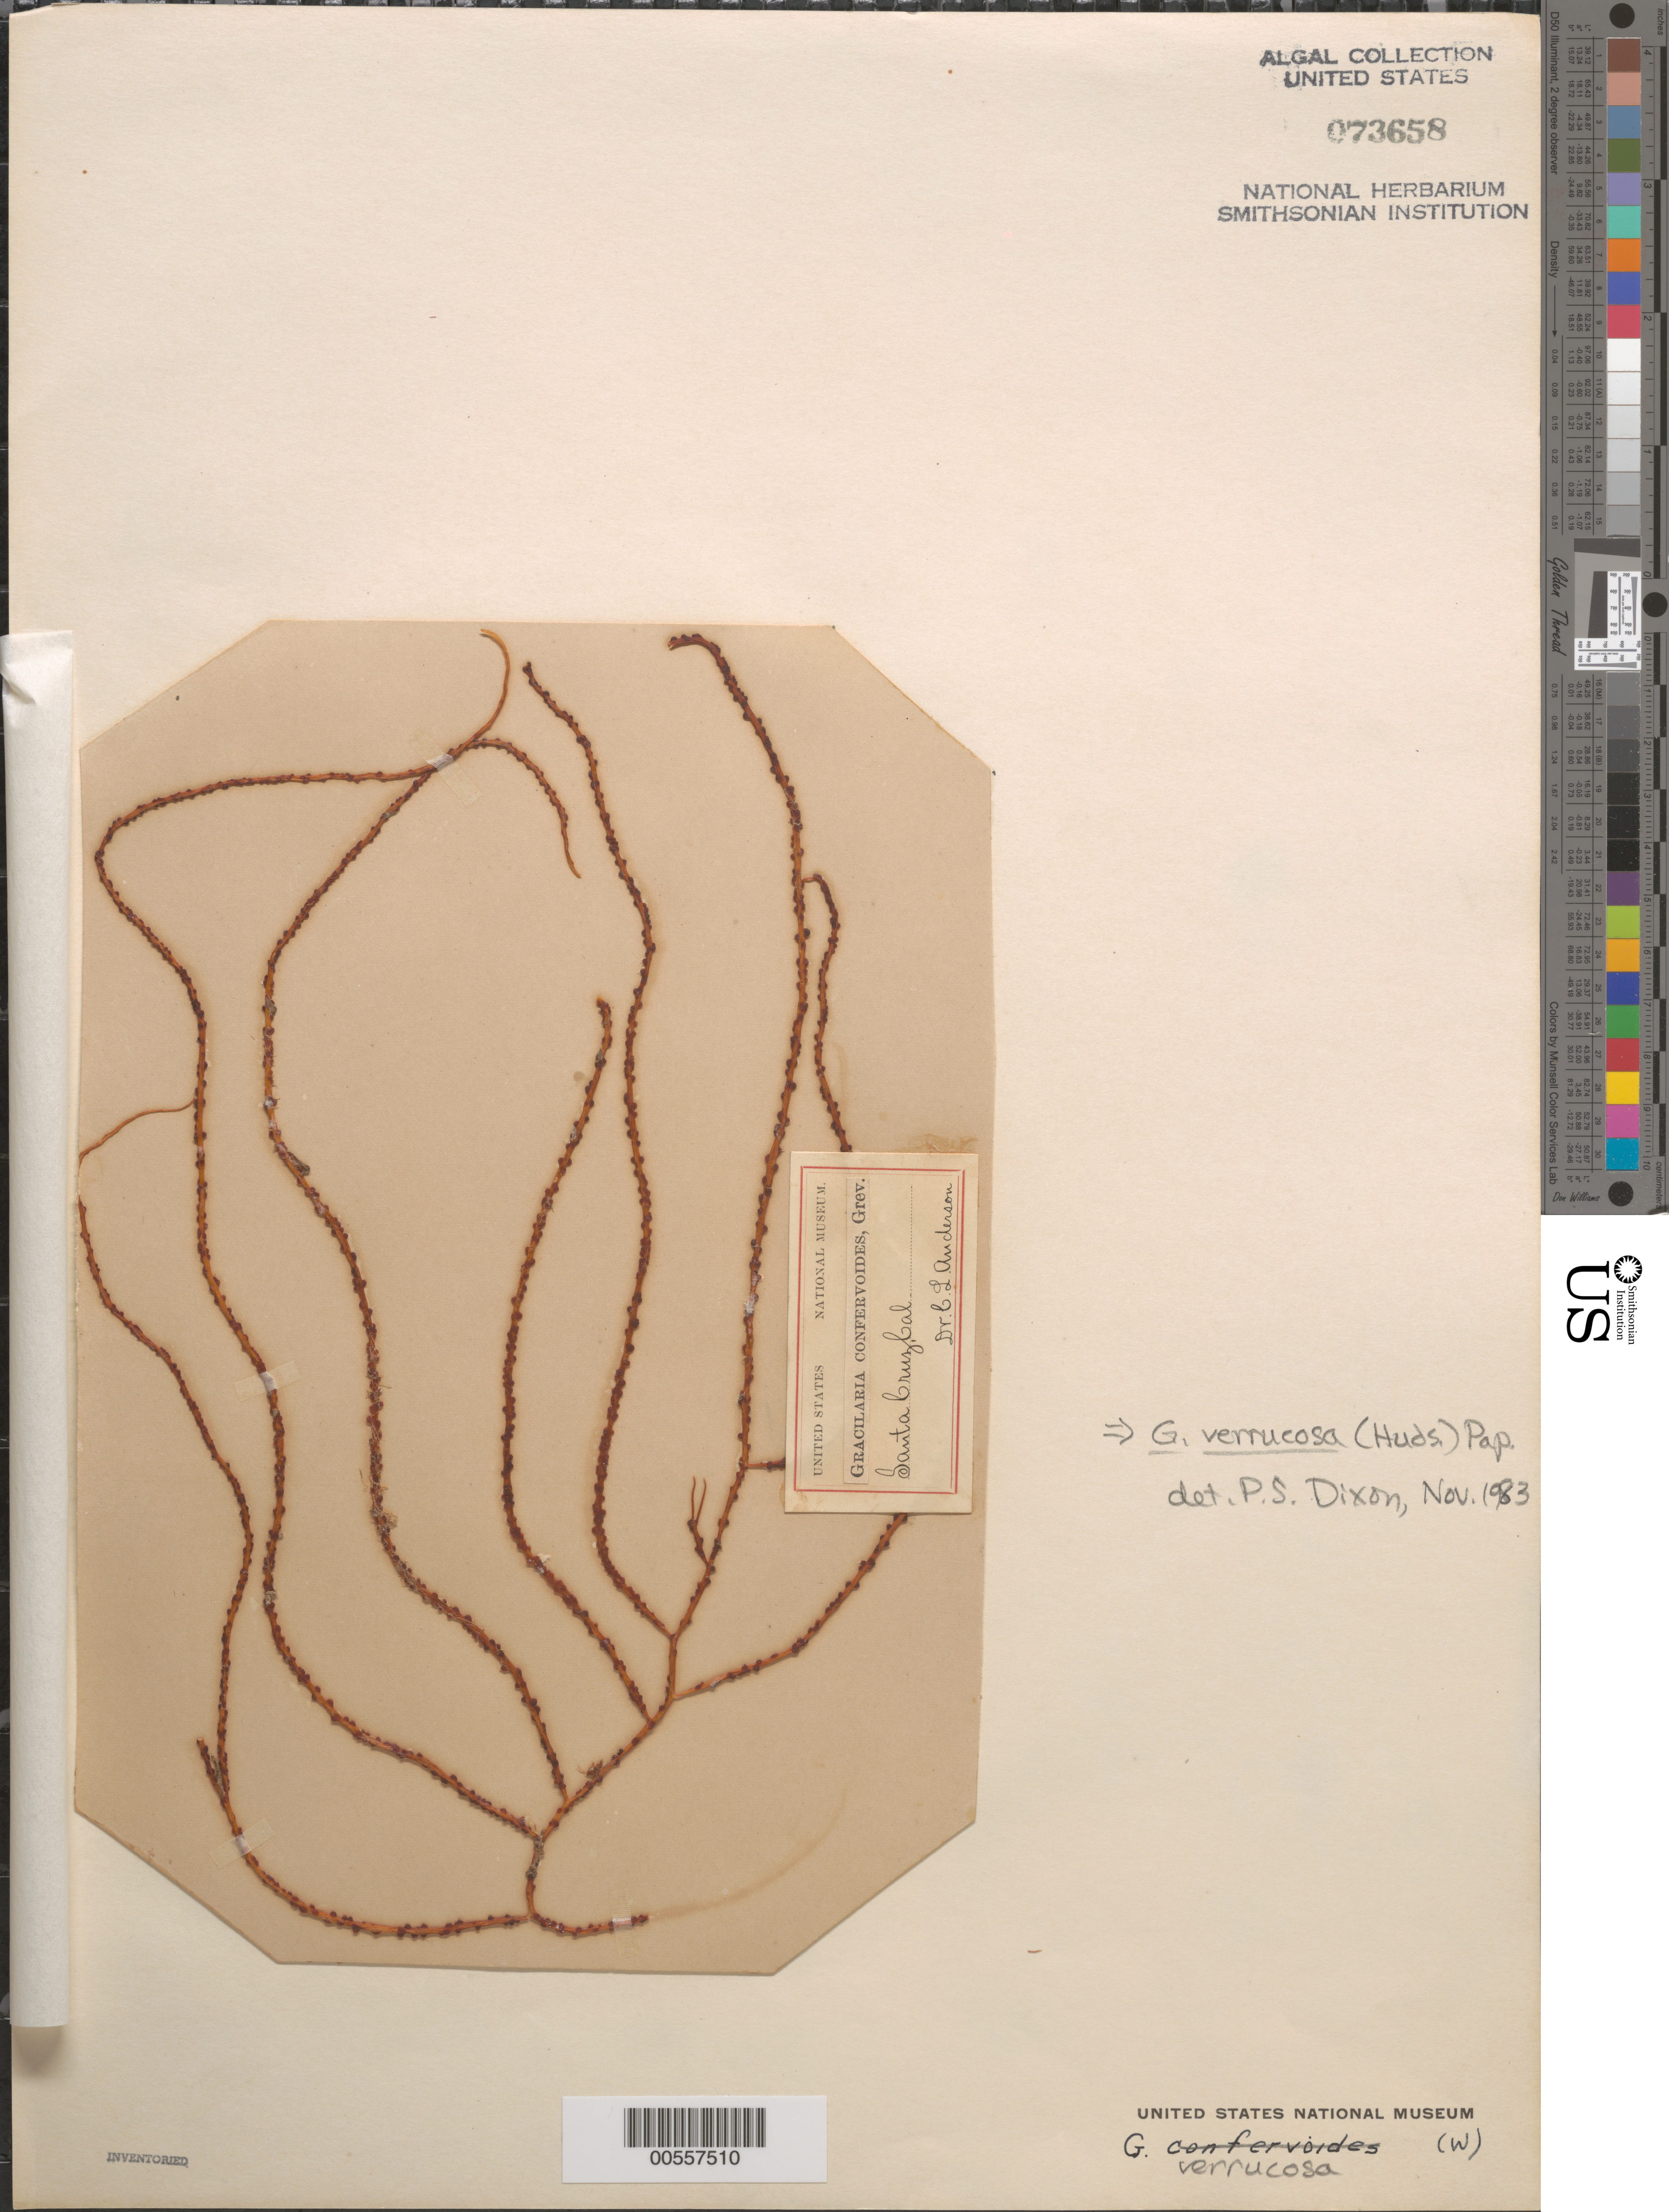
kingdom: Plantae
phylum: Rhodophyta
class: Florideophyceae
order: Gracilariales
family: Gracilariaceae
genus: Gracilariopsis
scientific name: Gracilariopsis longissima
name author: (S.G. Gmel.) Steentoft et al.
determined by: Algae name updating Project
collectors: C. L. Anderson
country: United States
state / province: California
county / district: Santa Cruz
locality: Santa Cruz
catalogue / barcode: US 73658